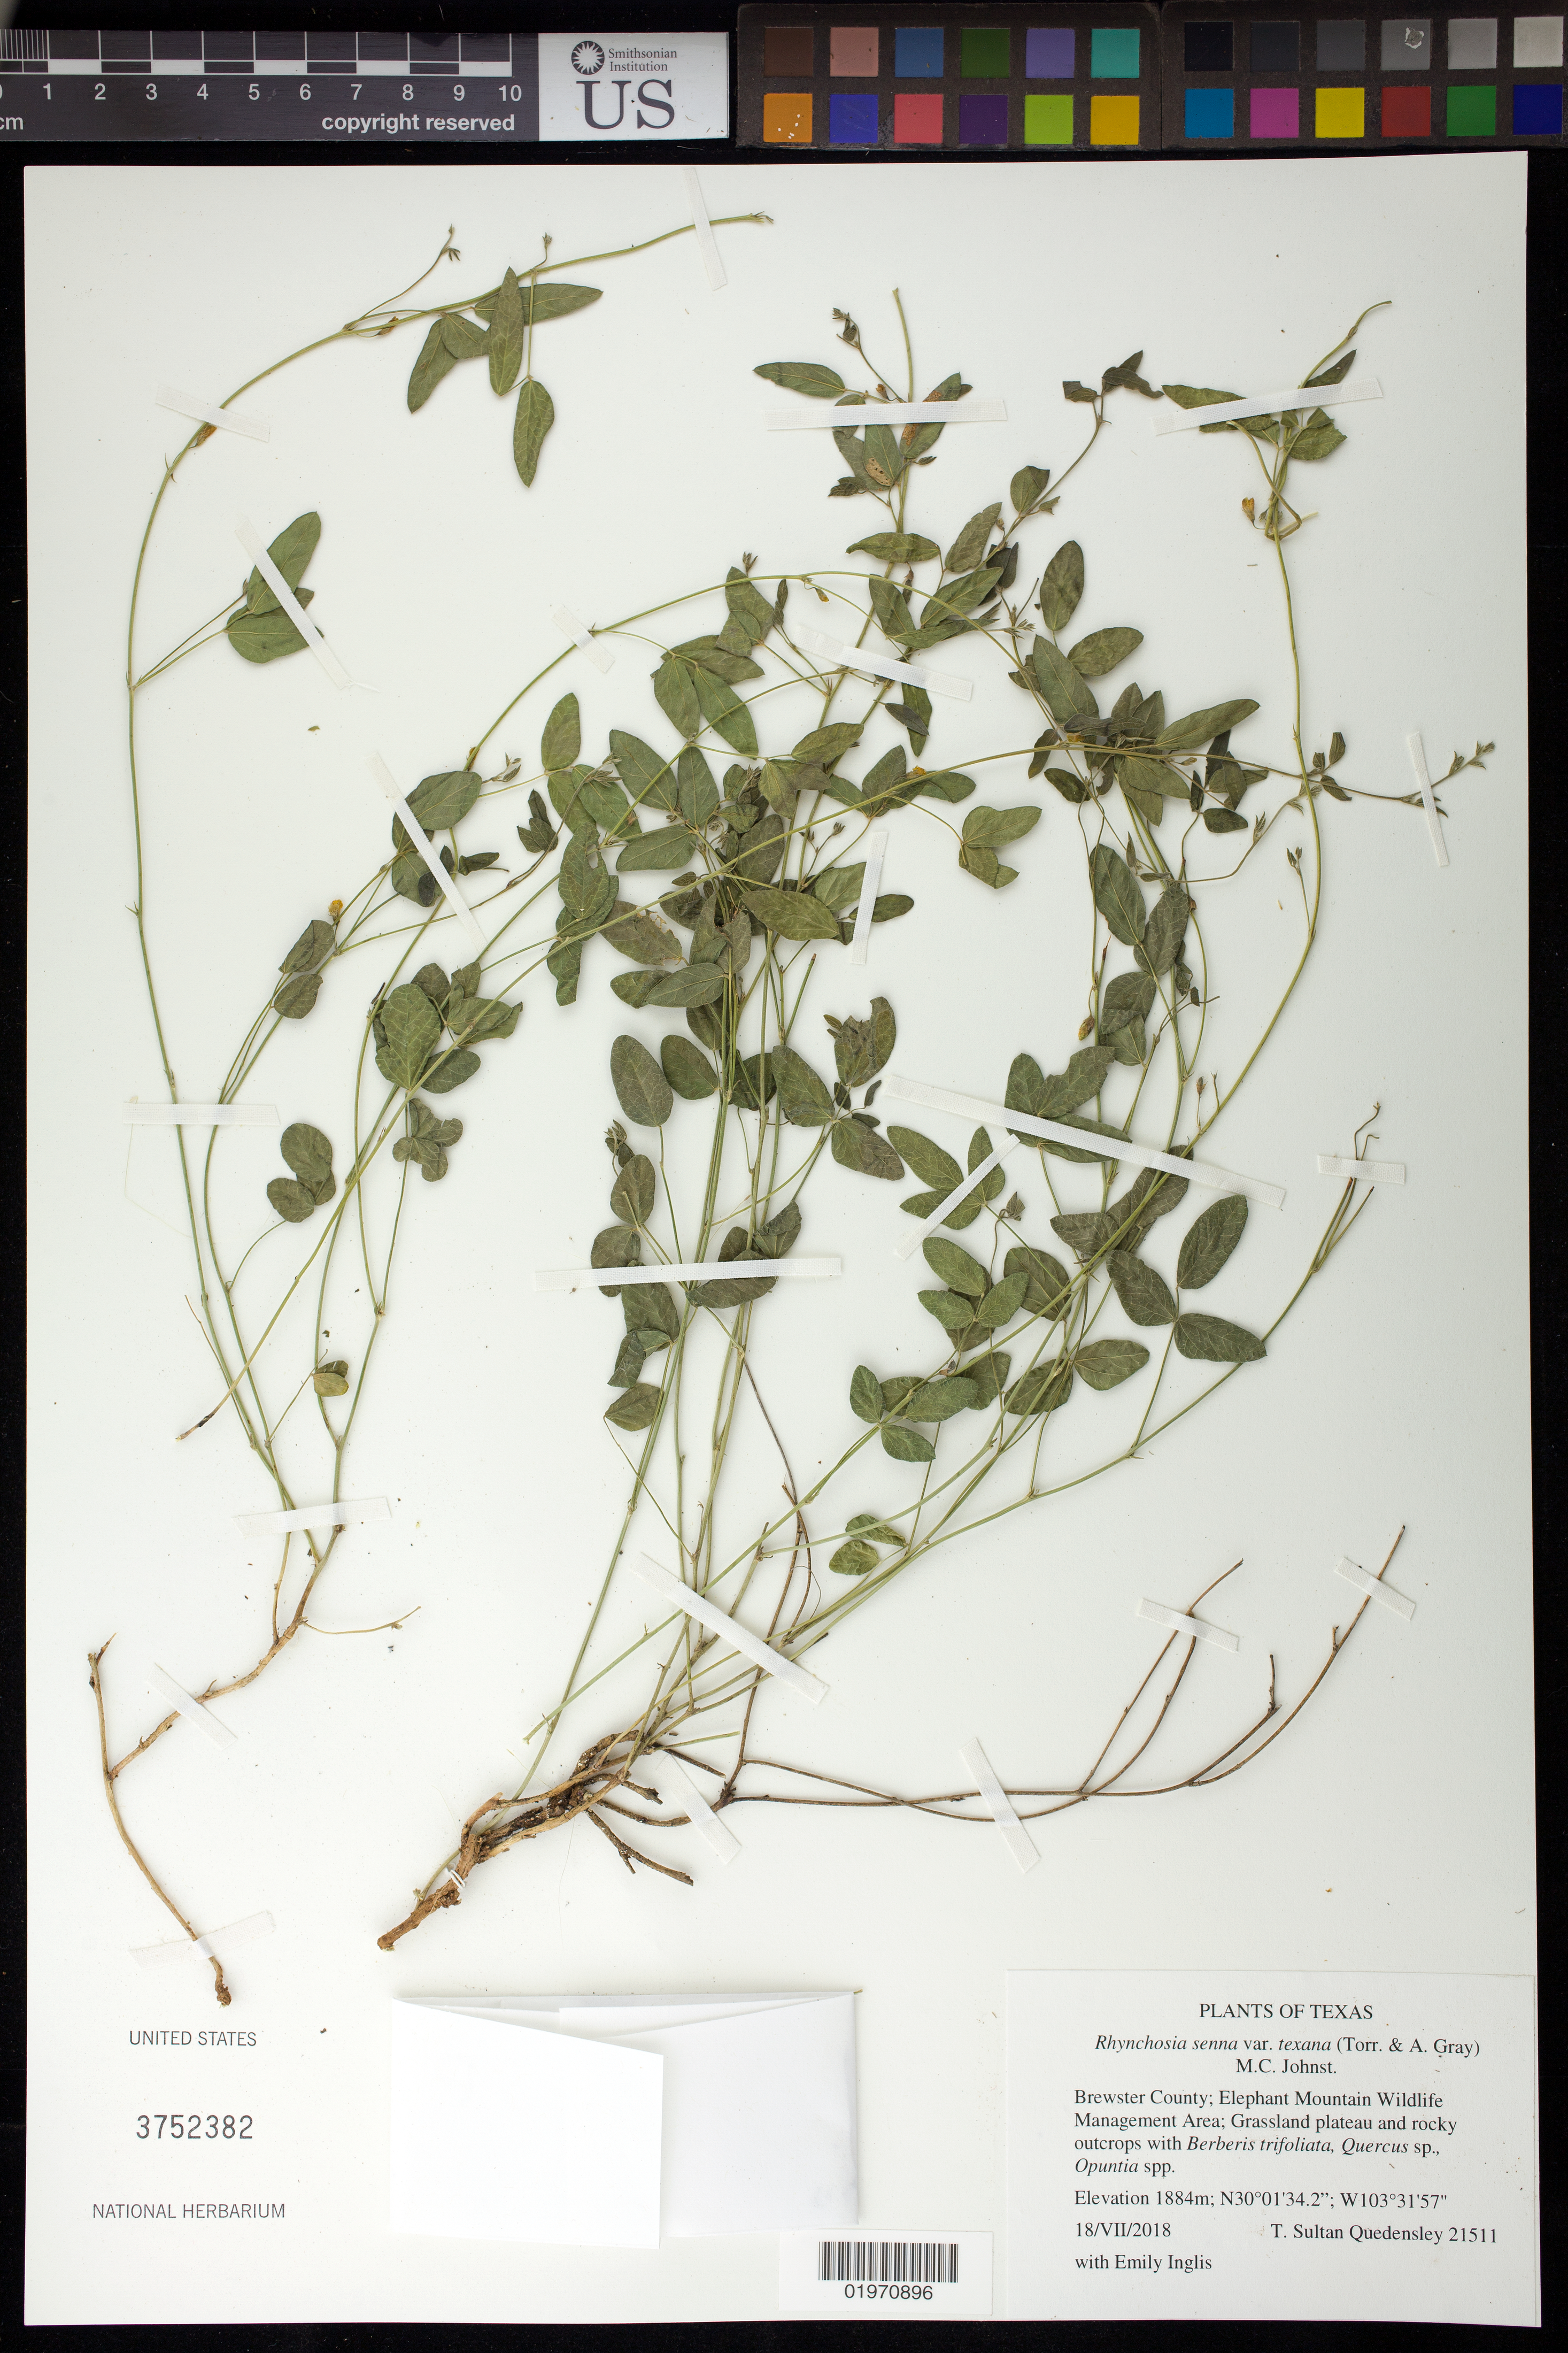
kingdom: Plantae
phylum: Tracheophyta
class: Magnoliopsida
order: Fabales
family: Fabaceae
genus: Rhynchosia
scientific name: Rhynchosia senna var. texana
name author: Gillies ex Hook. & Arn.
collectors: T. S. Quedensley & E. Inglis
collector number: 21511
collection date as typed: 18 Jul 2018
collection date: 2018-07-18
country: United States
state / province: Texas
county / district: Brewster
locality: Elephant Mountain Wildlife Management Area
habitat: Grassland plateau and rocky outcrops with Berberis trifoliata, Quercus sp., Opuntia spp.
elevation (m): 1884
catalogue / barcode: US 3752382